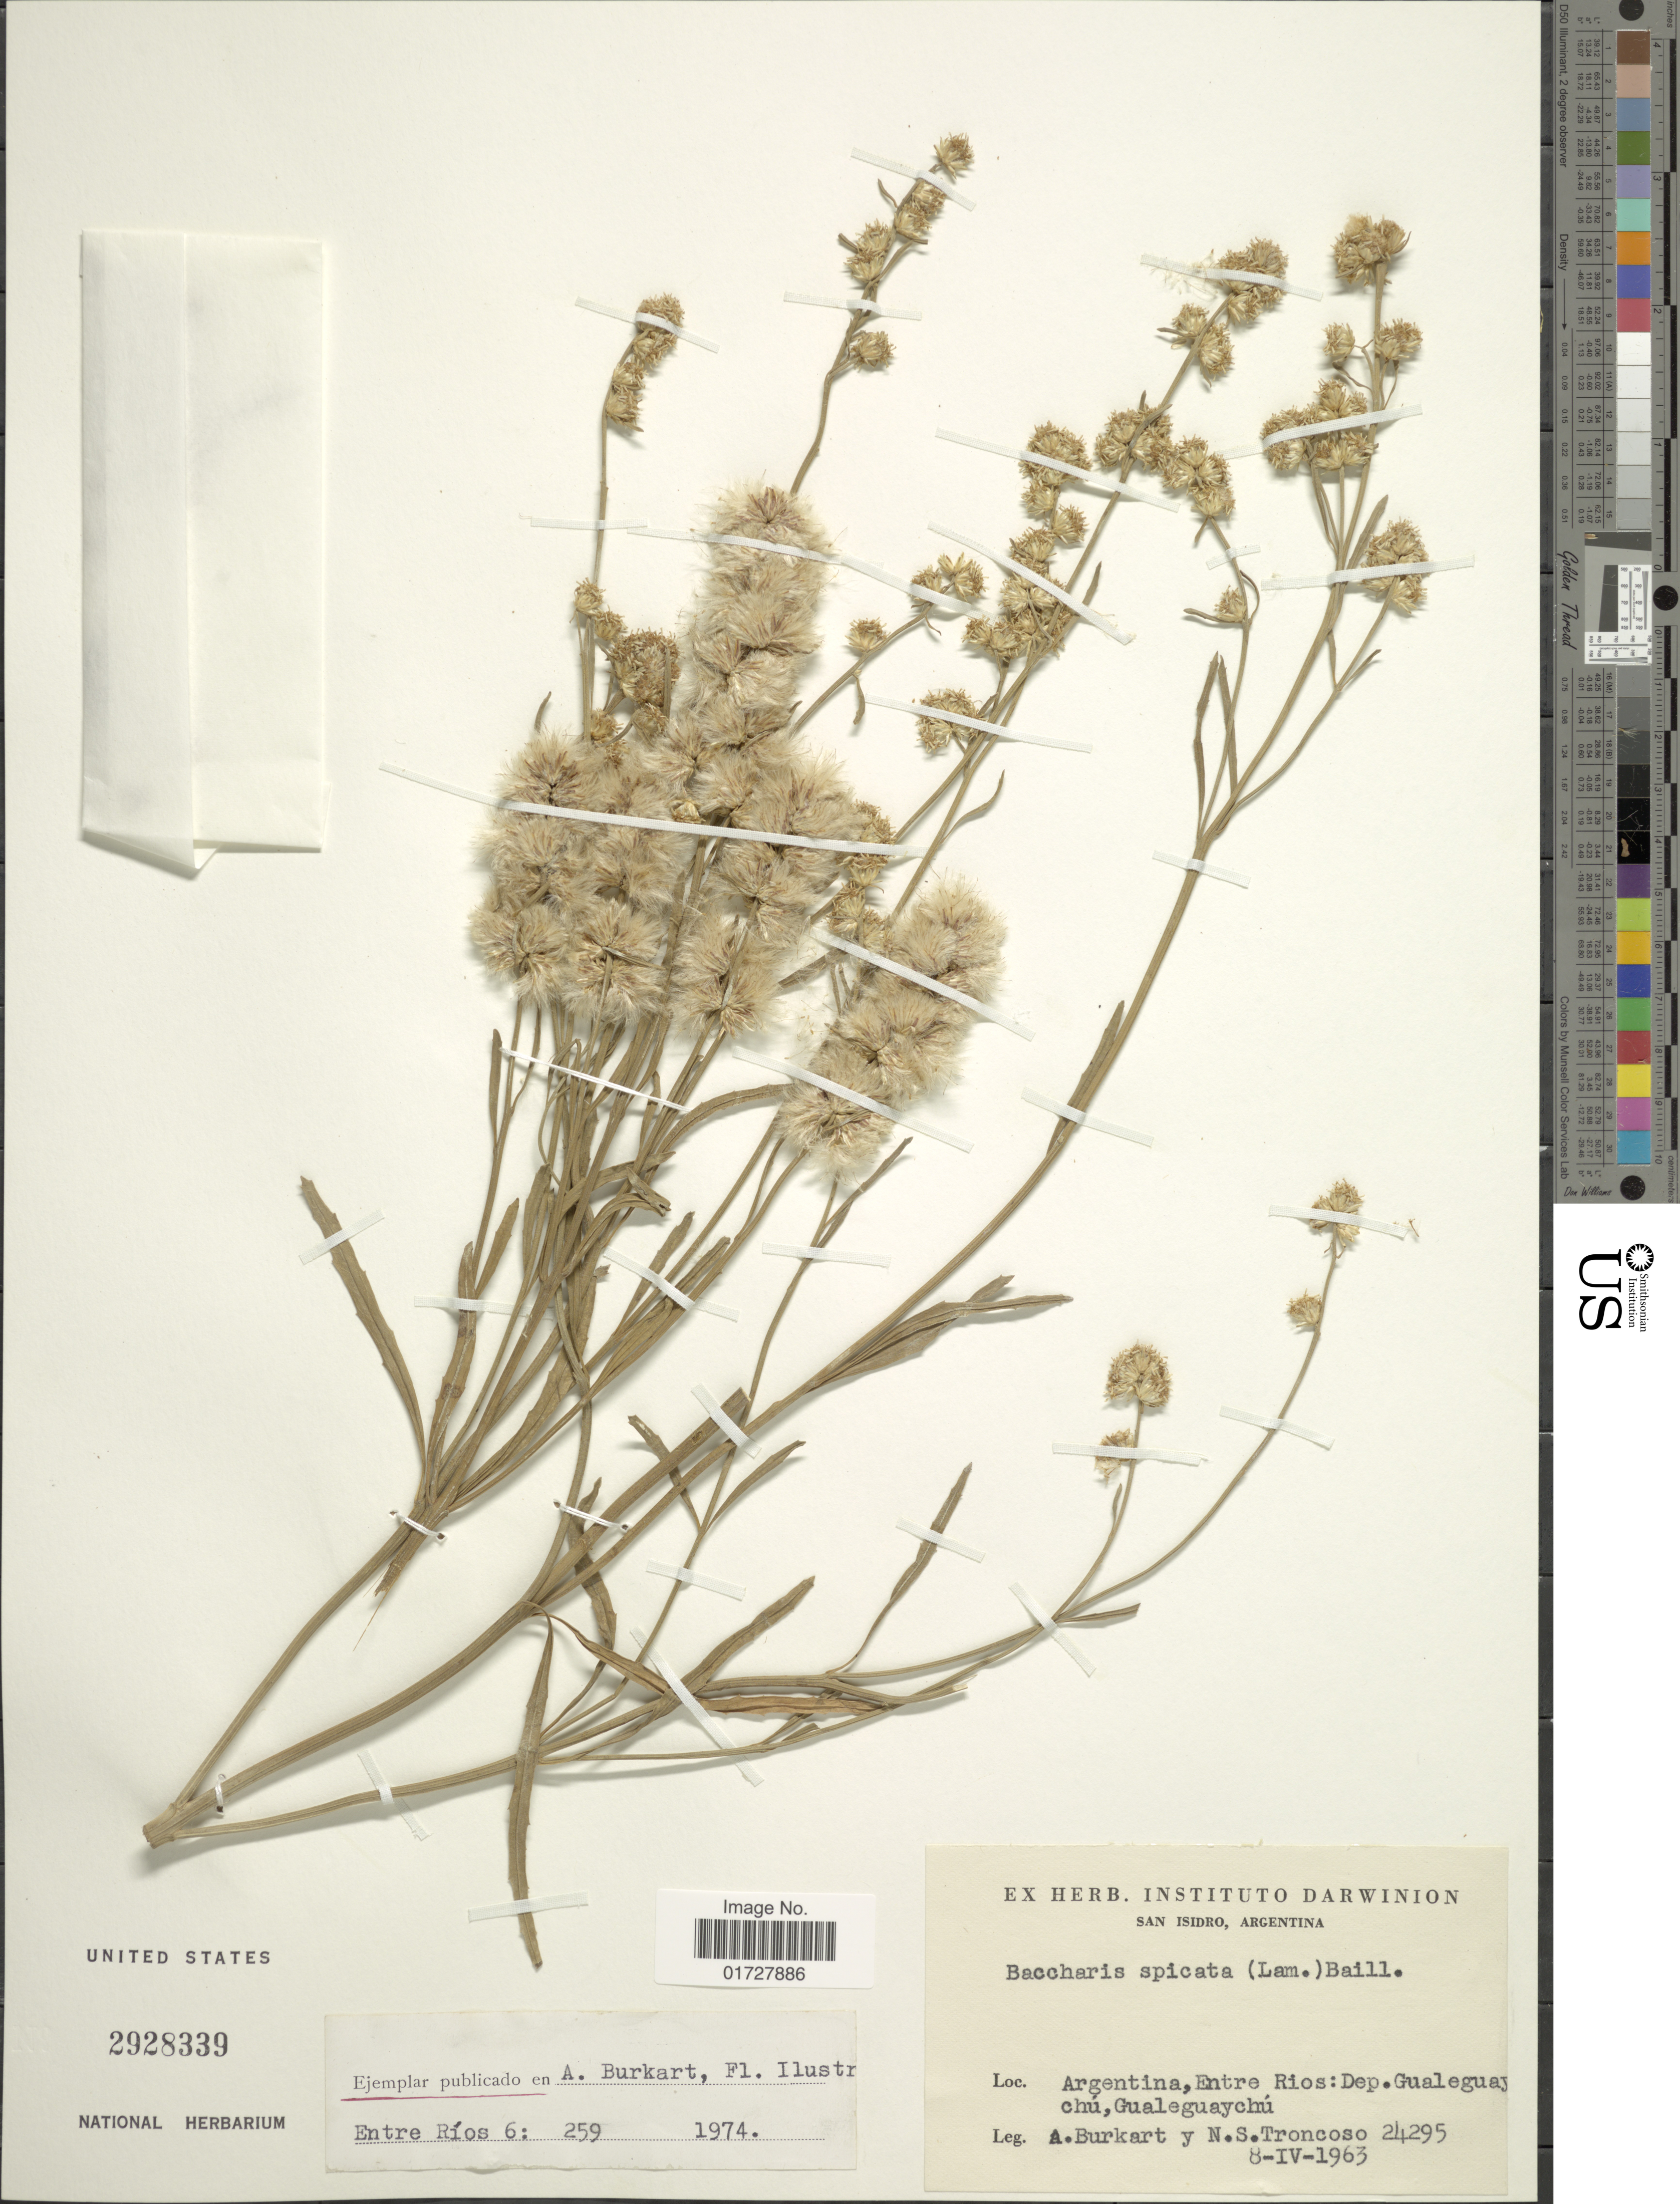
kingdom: Plantae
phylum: Tracheophyta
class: Magnoliopsida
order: Asterales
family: Asteraceae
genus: Baccharis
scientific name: Baccharis spicata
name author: (Lam.) Baill.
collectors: A. E. Burkart & N. Troncoso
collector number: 24295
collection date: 1963-04-08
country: Argentina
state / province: Entre Rios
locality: Deo. Gualeguaychu, Gualeguaychu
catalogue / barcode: US 2928339